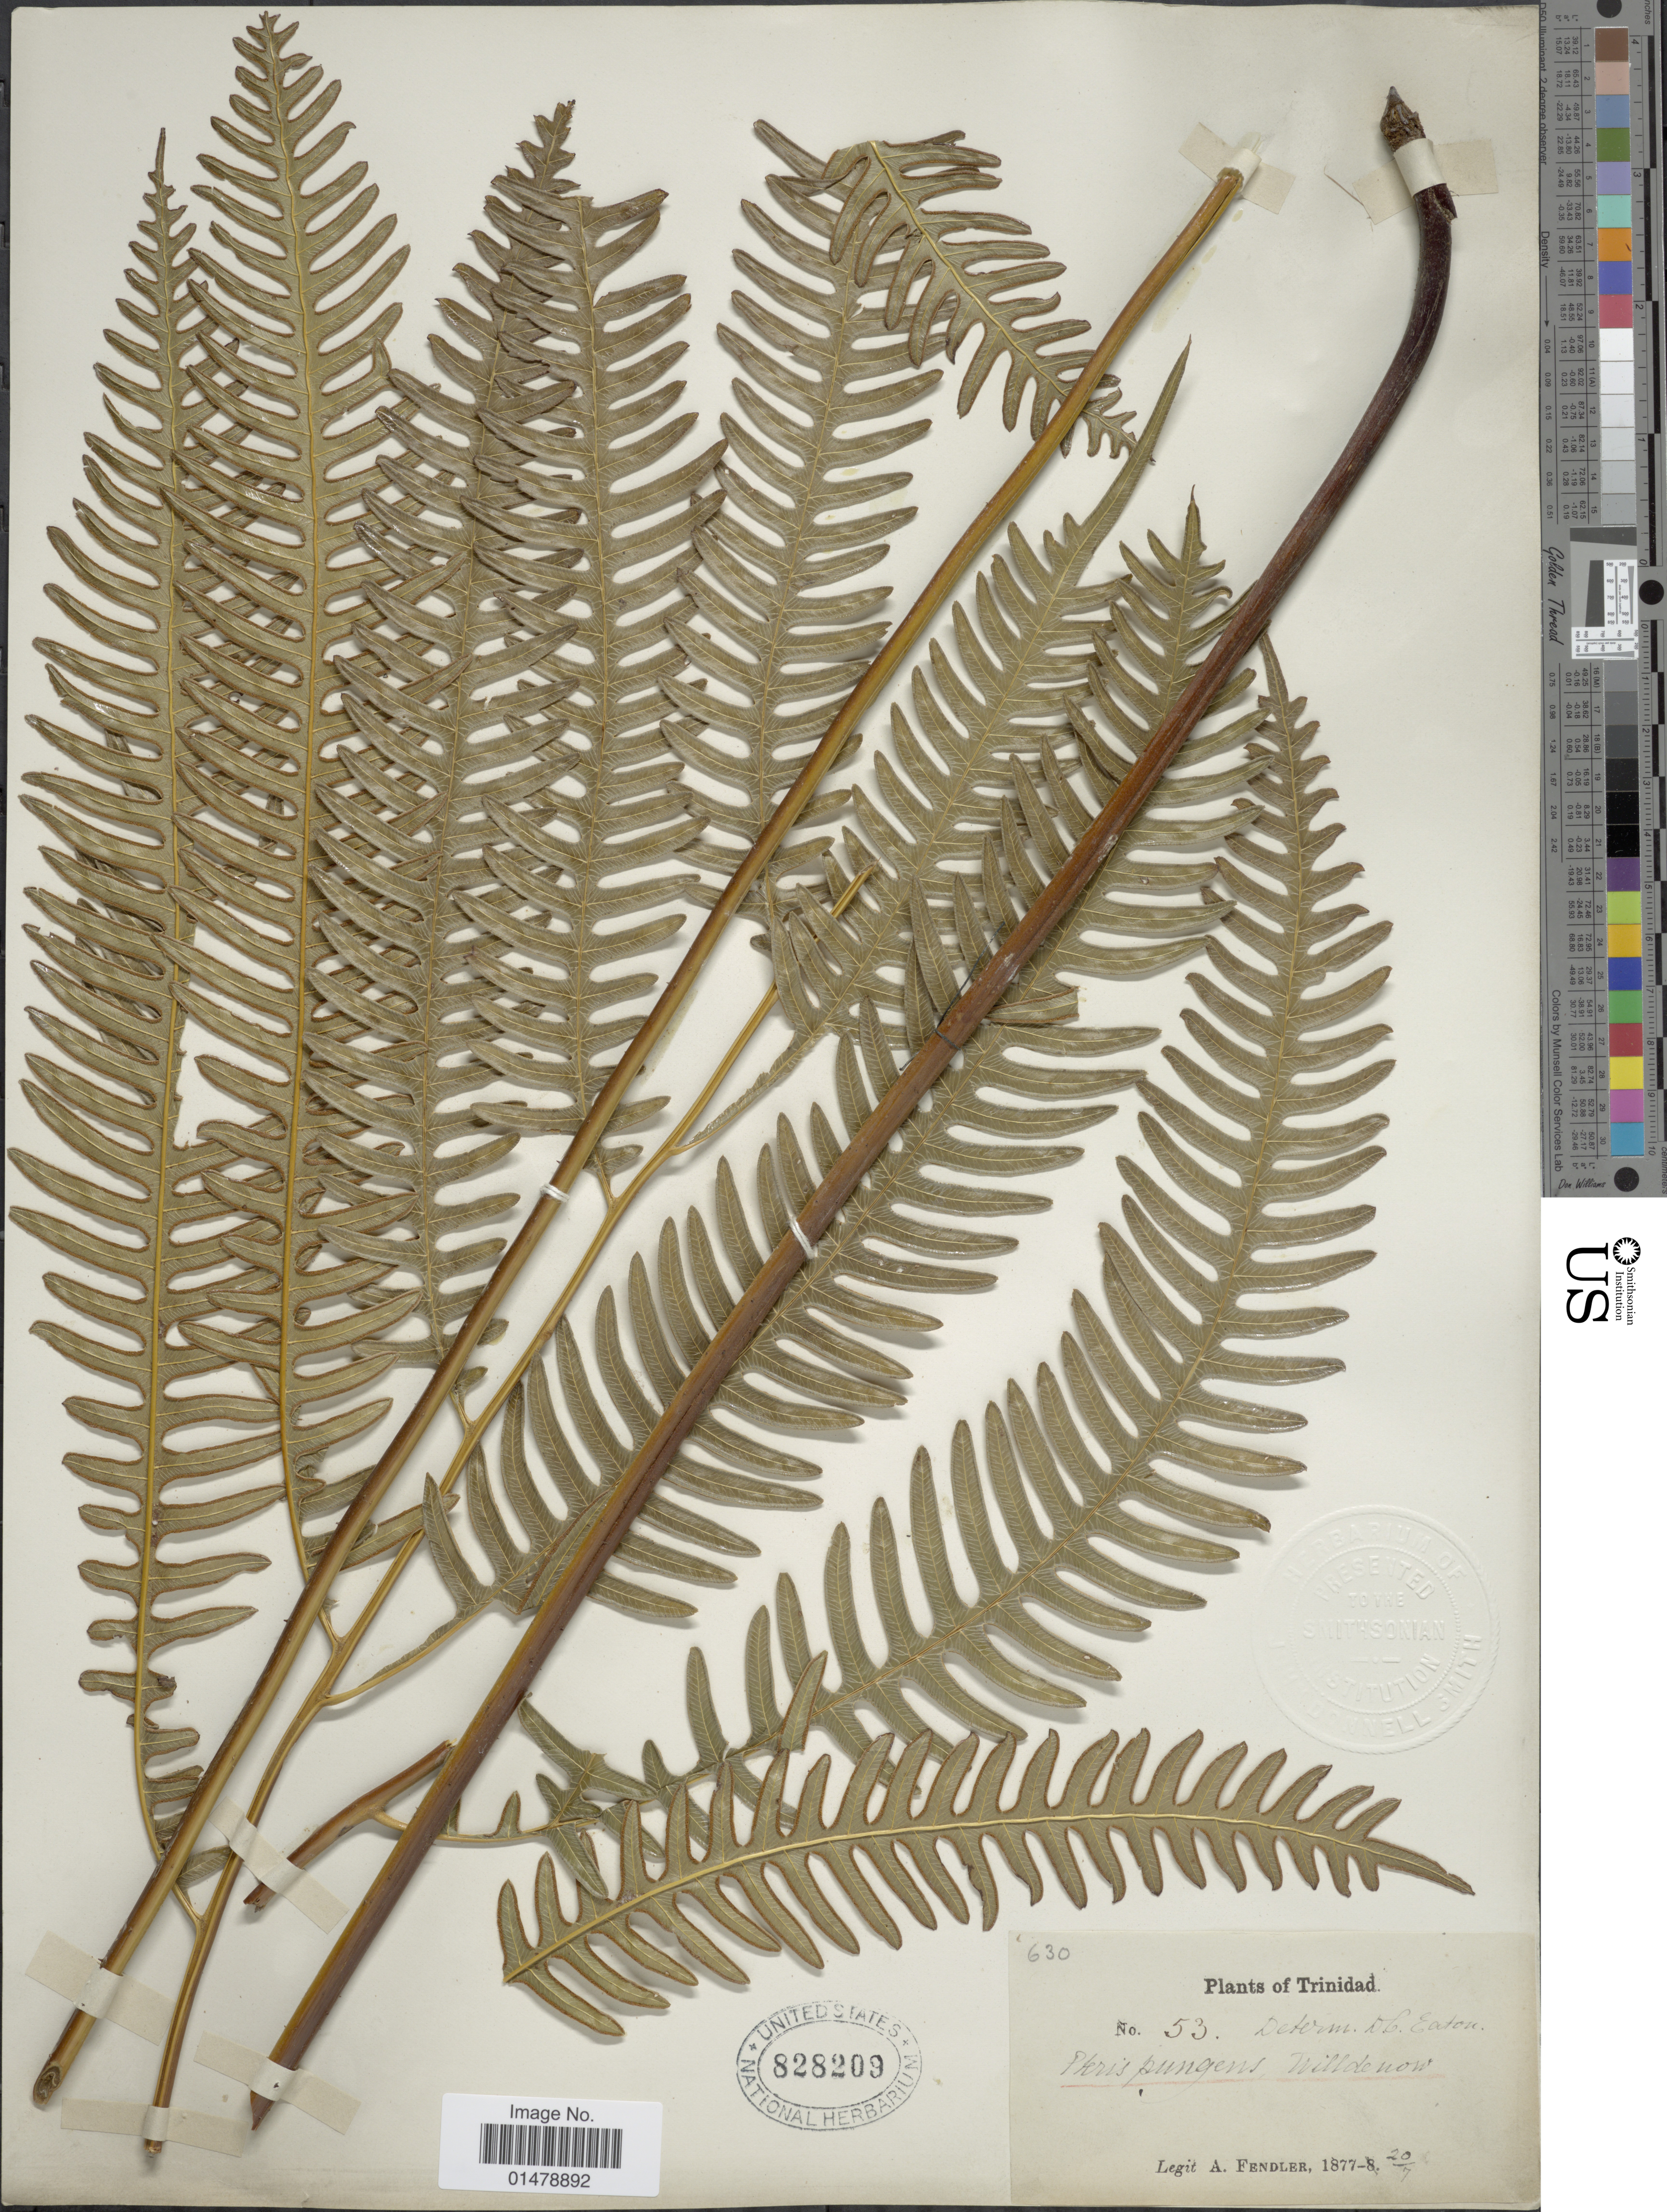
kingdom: Plantae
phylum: Tracheophyta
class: Polypodiopsida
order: Polypodiales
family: Pteridaceae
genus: Pteris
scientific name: Pteris pungens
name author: Willd.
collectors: A. Fendler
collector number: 53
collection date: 1877-07-20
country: Trinidad and Tobago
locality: Trinidad.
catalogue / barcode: US 828209